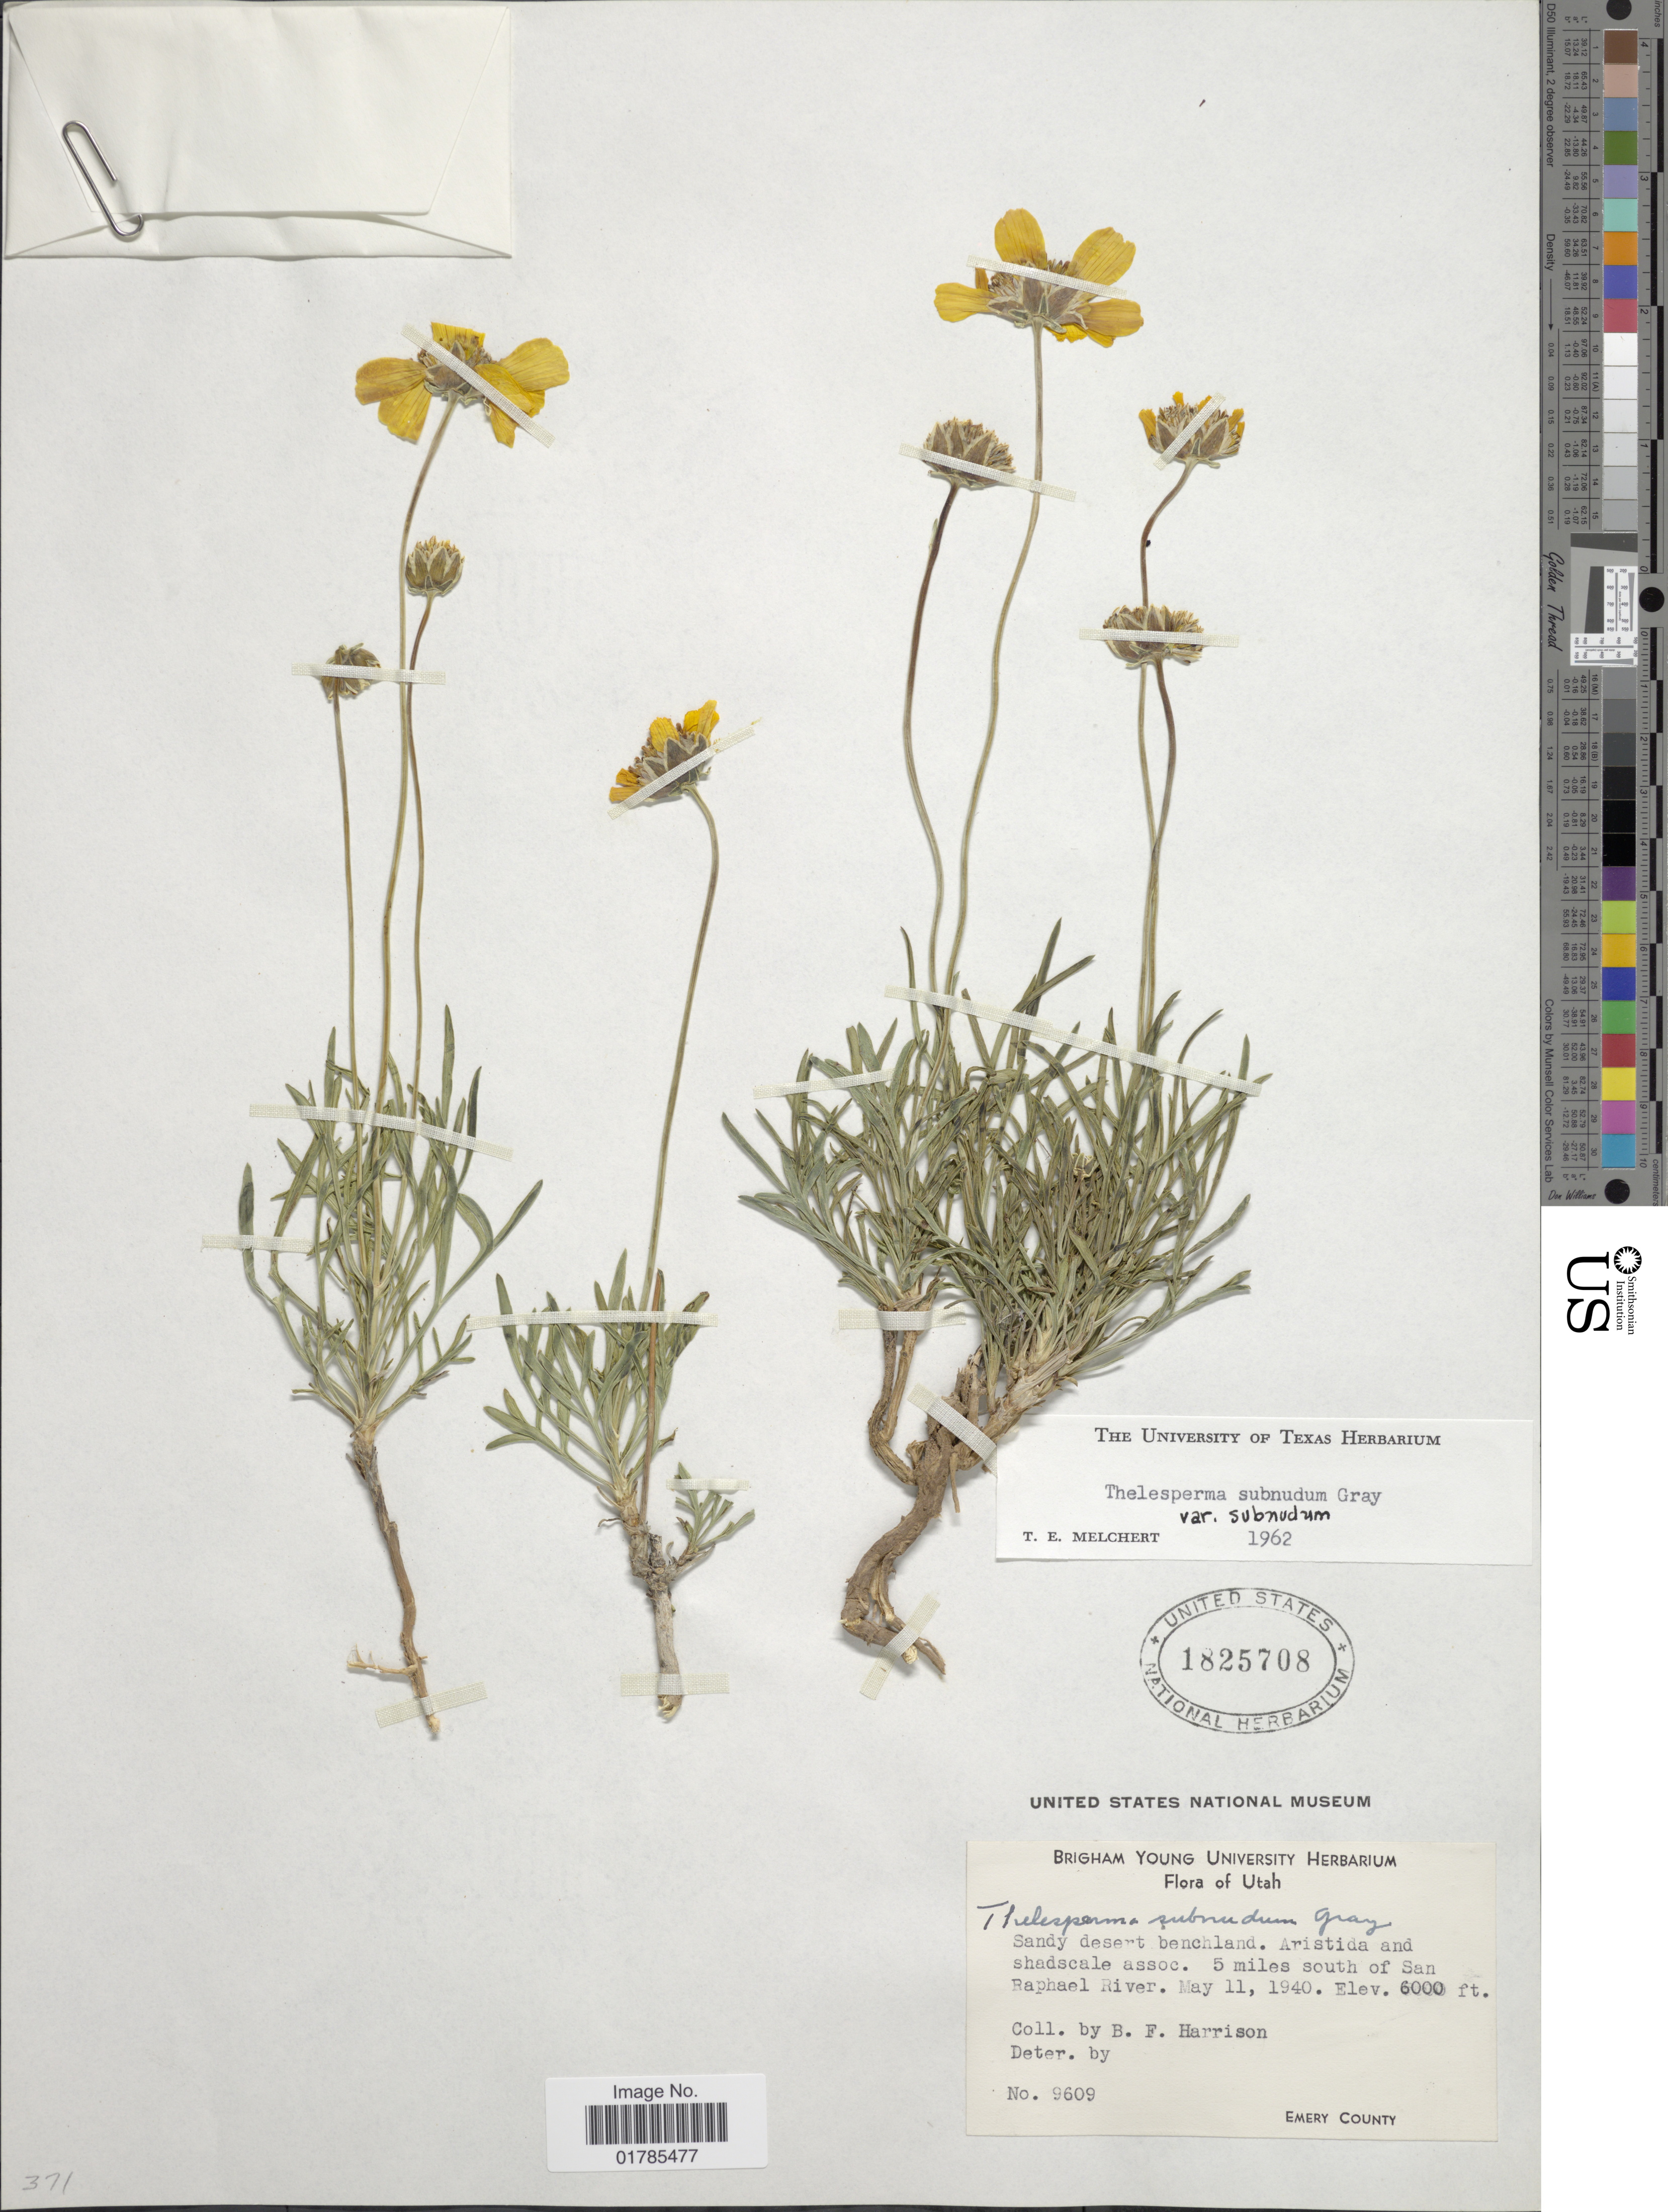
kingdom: Plantae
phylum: Tracheophyta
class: Magnoliopsida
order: Asterales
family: Asteraceae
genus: Thelesperma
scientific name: Thelesperma subnudum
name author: A. Gray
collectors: B. F. Harrison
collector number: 9609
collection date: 1940-05-11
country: United States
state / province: Utah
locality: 5 miles south of San Raphael River, Emery County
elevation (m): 1829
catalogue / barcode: US 1825708